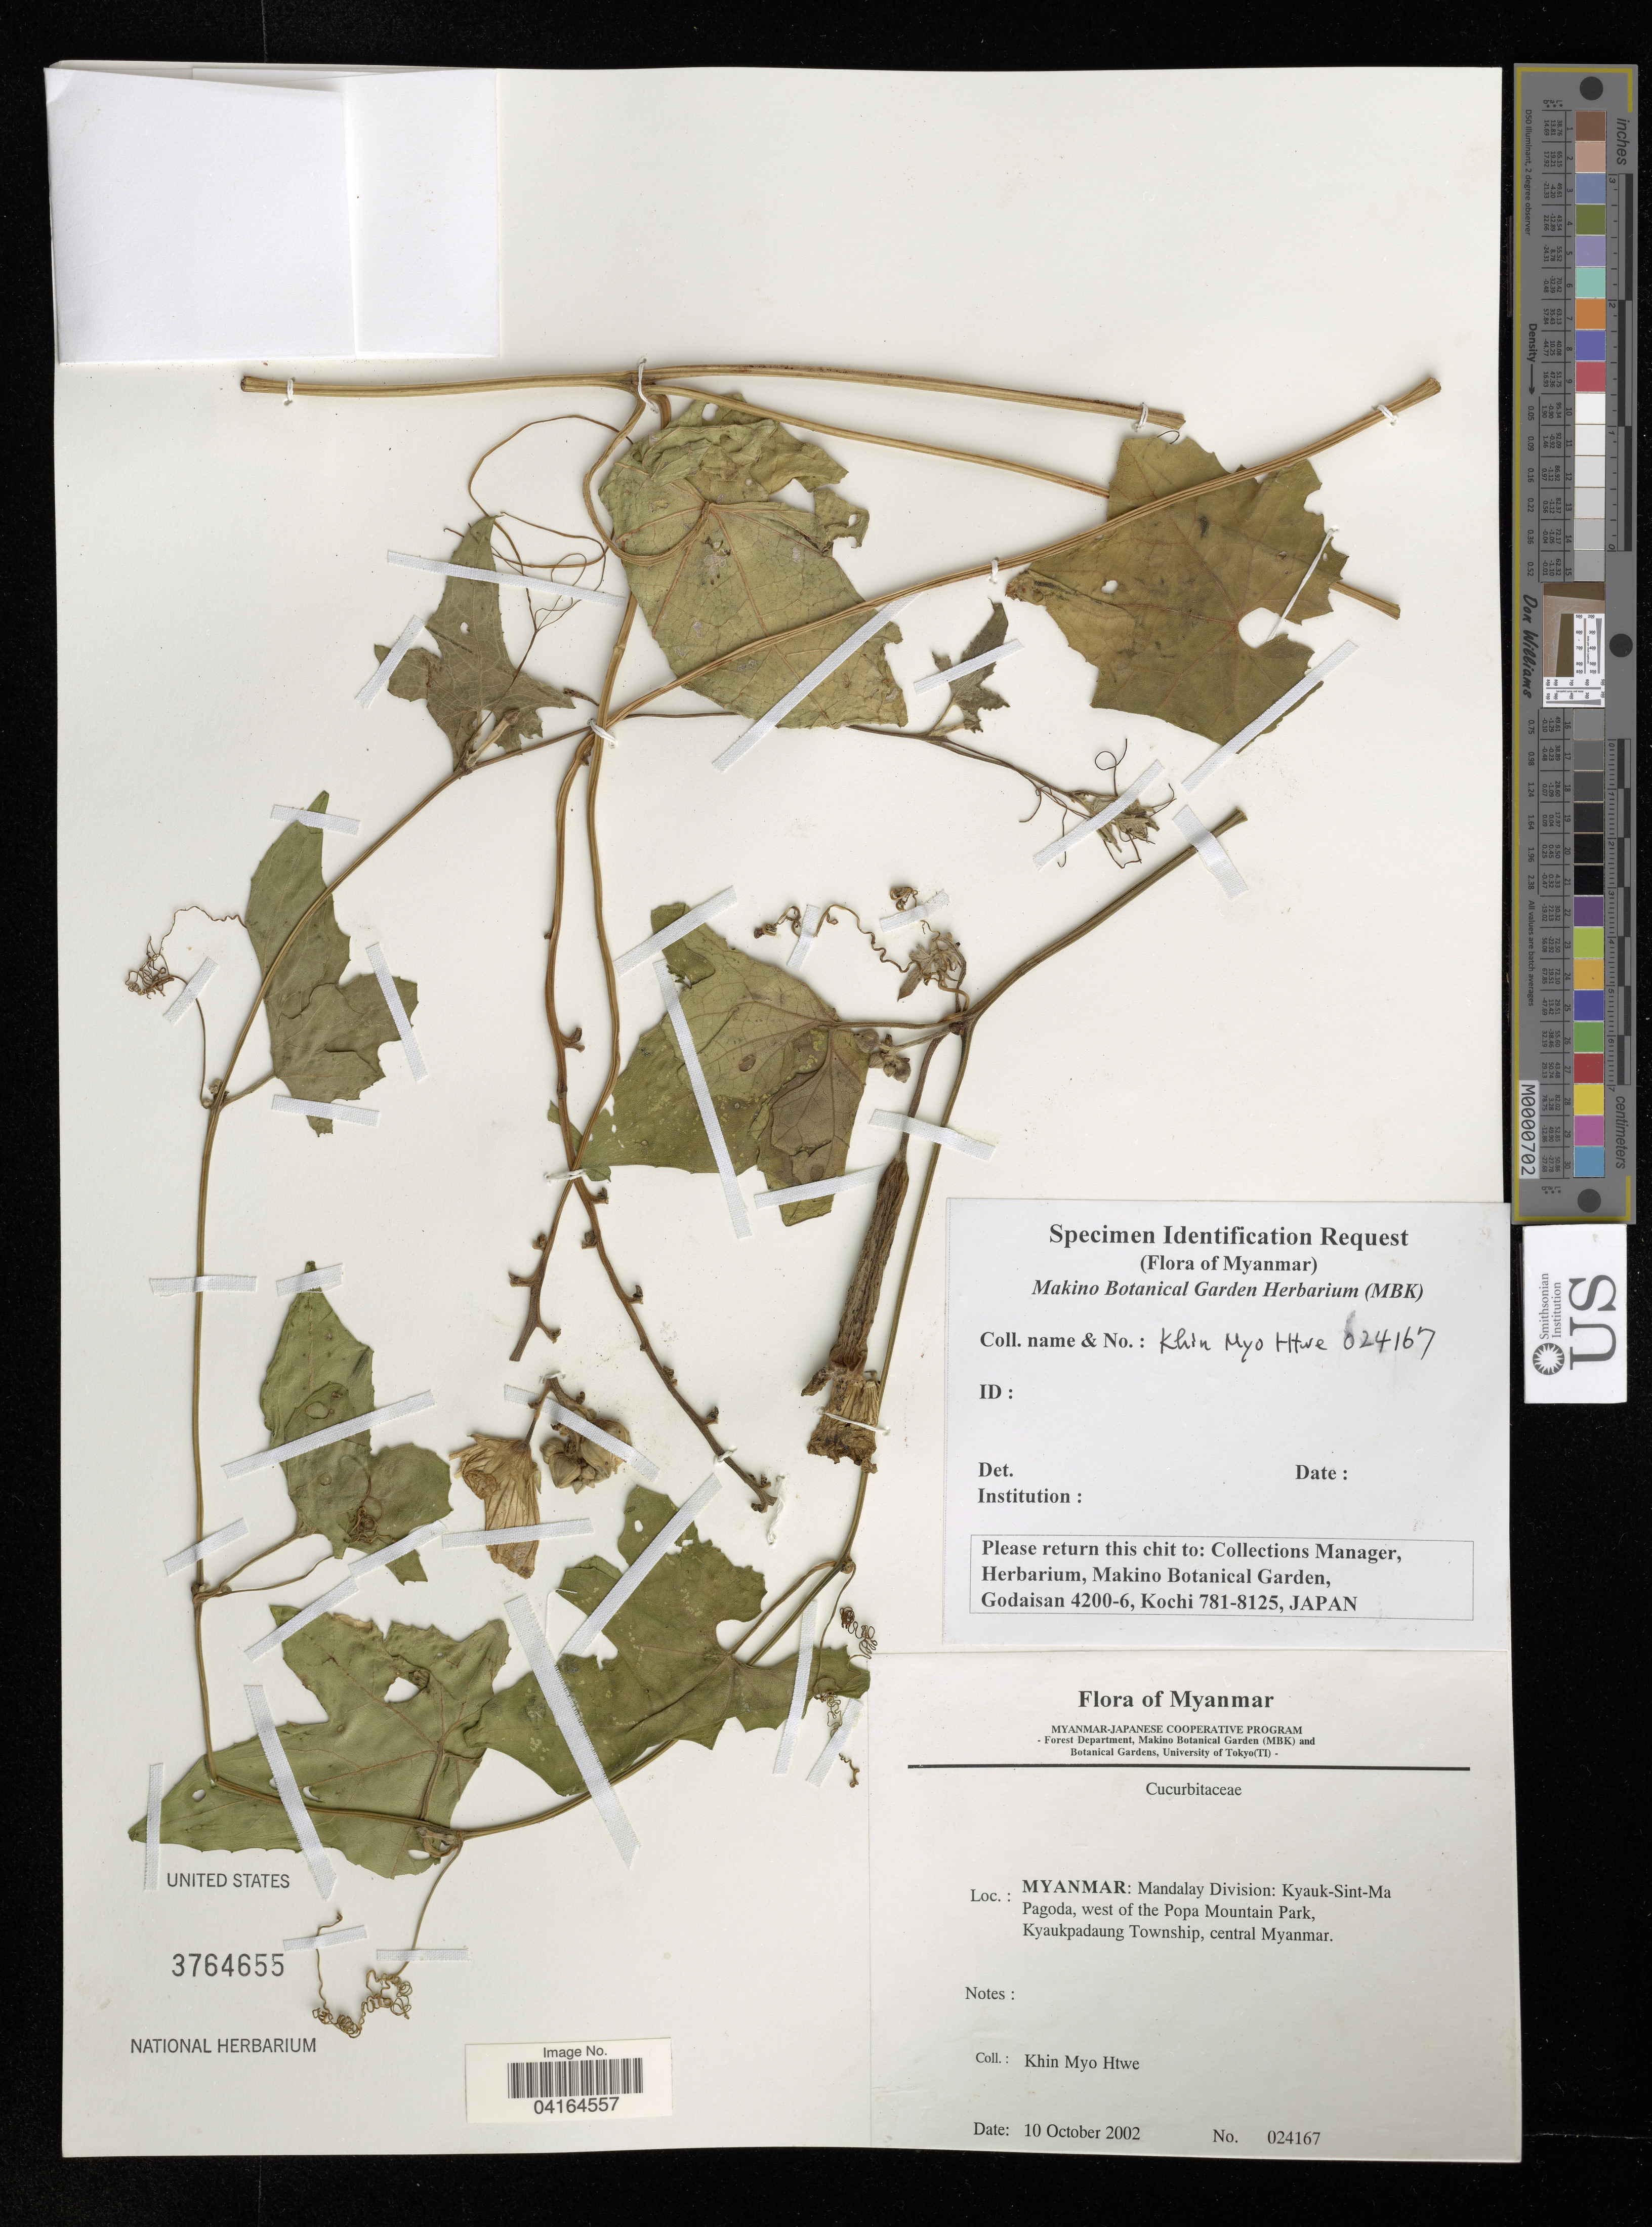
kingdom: Plantae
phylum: Tracheophyta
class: Magnoliopsida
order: Cucurbitales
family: Cucurbitaceae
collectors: K. Htwe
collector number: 024167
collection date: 2002-10-10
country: Myanmar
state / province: Mandalay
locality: Mandalay Division: Kyauk-Sint-Ma Pagoda, west of the Popa Mountain Park, Kyaukpadaung Township, central Myanmar.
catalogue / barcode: US 3764655